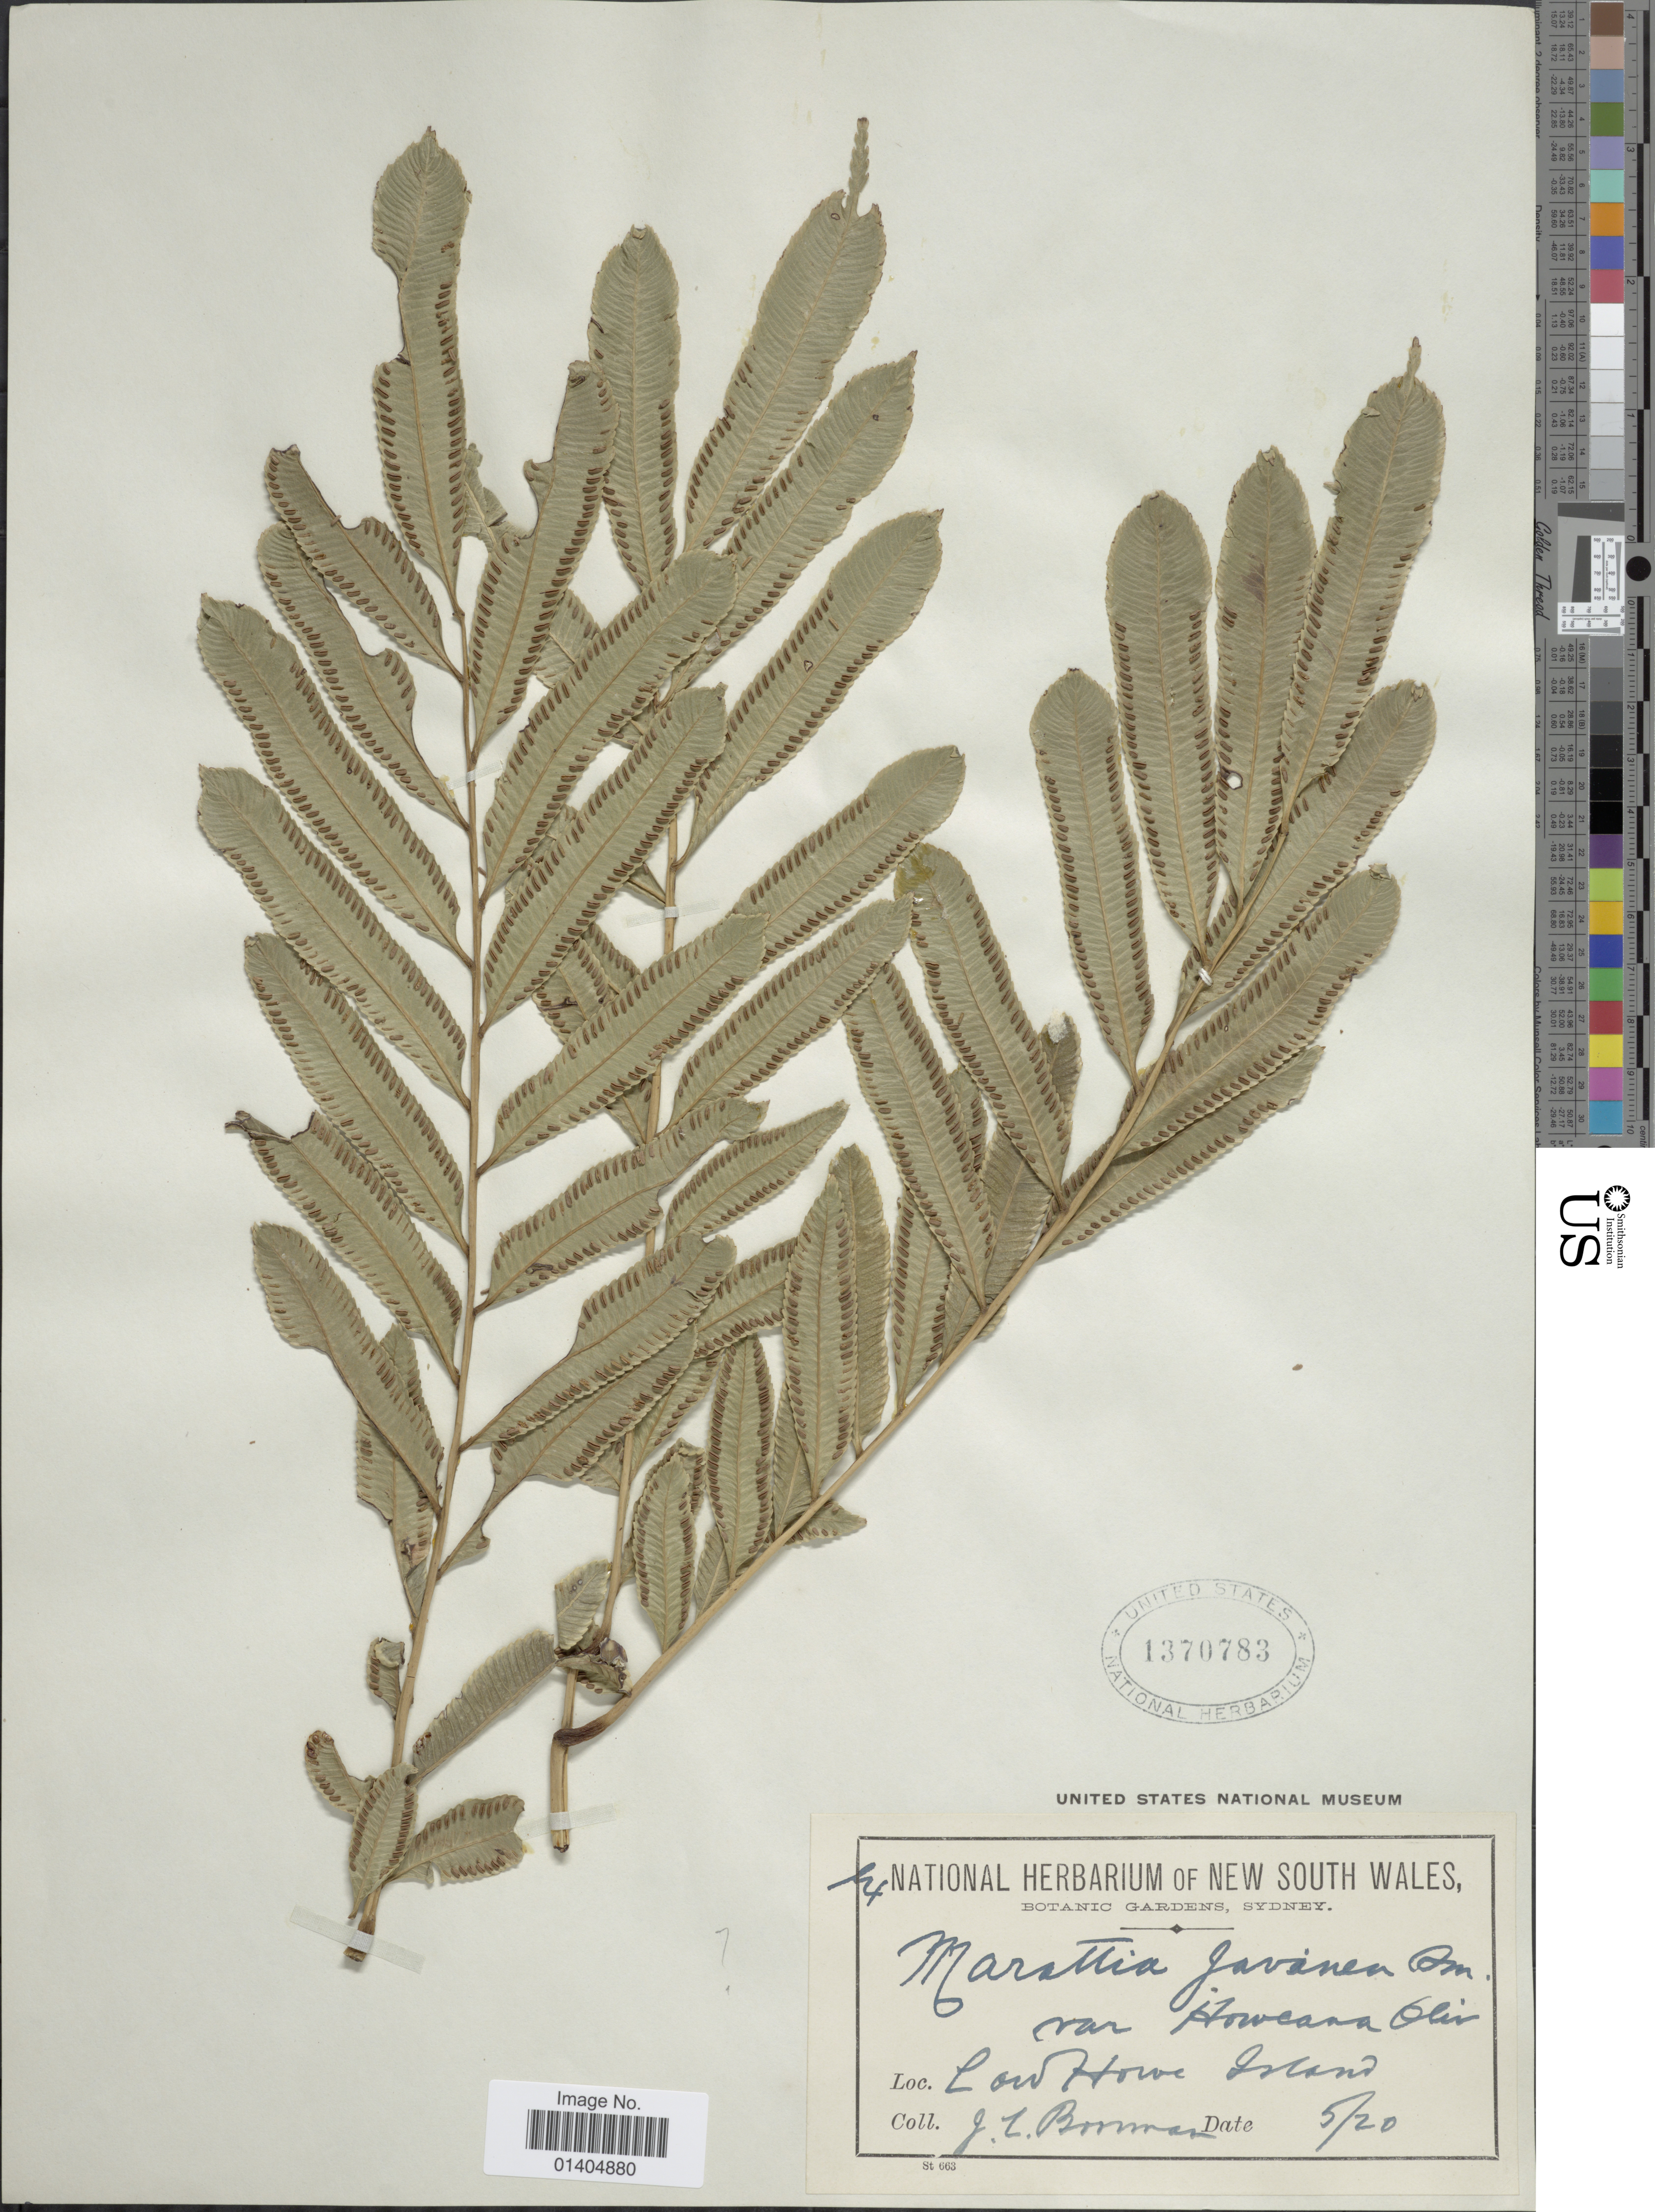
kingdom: Plantae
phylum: Tracheophyta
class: Polypodiopsida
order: Marattiales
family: Marattiaceae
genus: Angiopteris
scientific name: Angiopteris javanica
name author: C. Presl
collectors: J. Boorman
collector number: St 663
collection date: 1920-05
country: Australia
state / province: New South Wales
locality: Lord Howe Island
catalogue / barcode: US 1370783